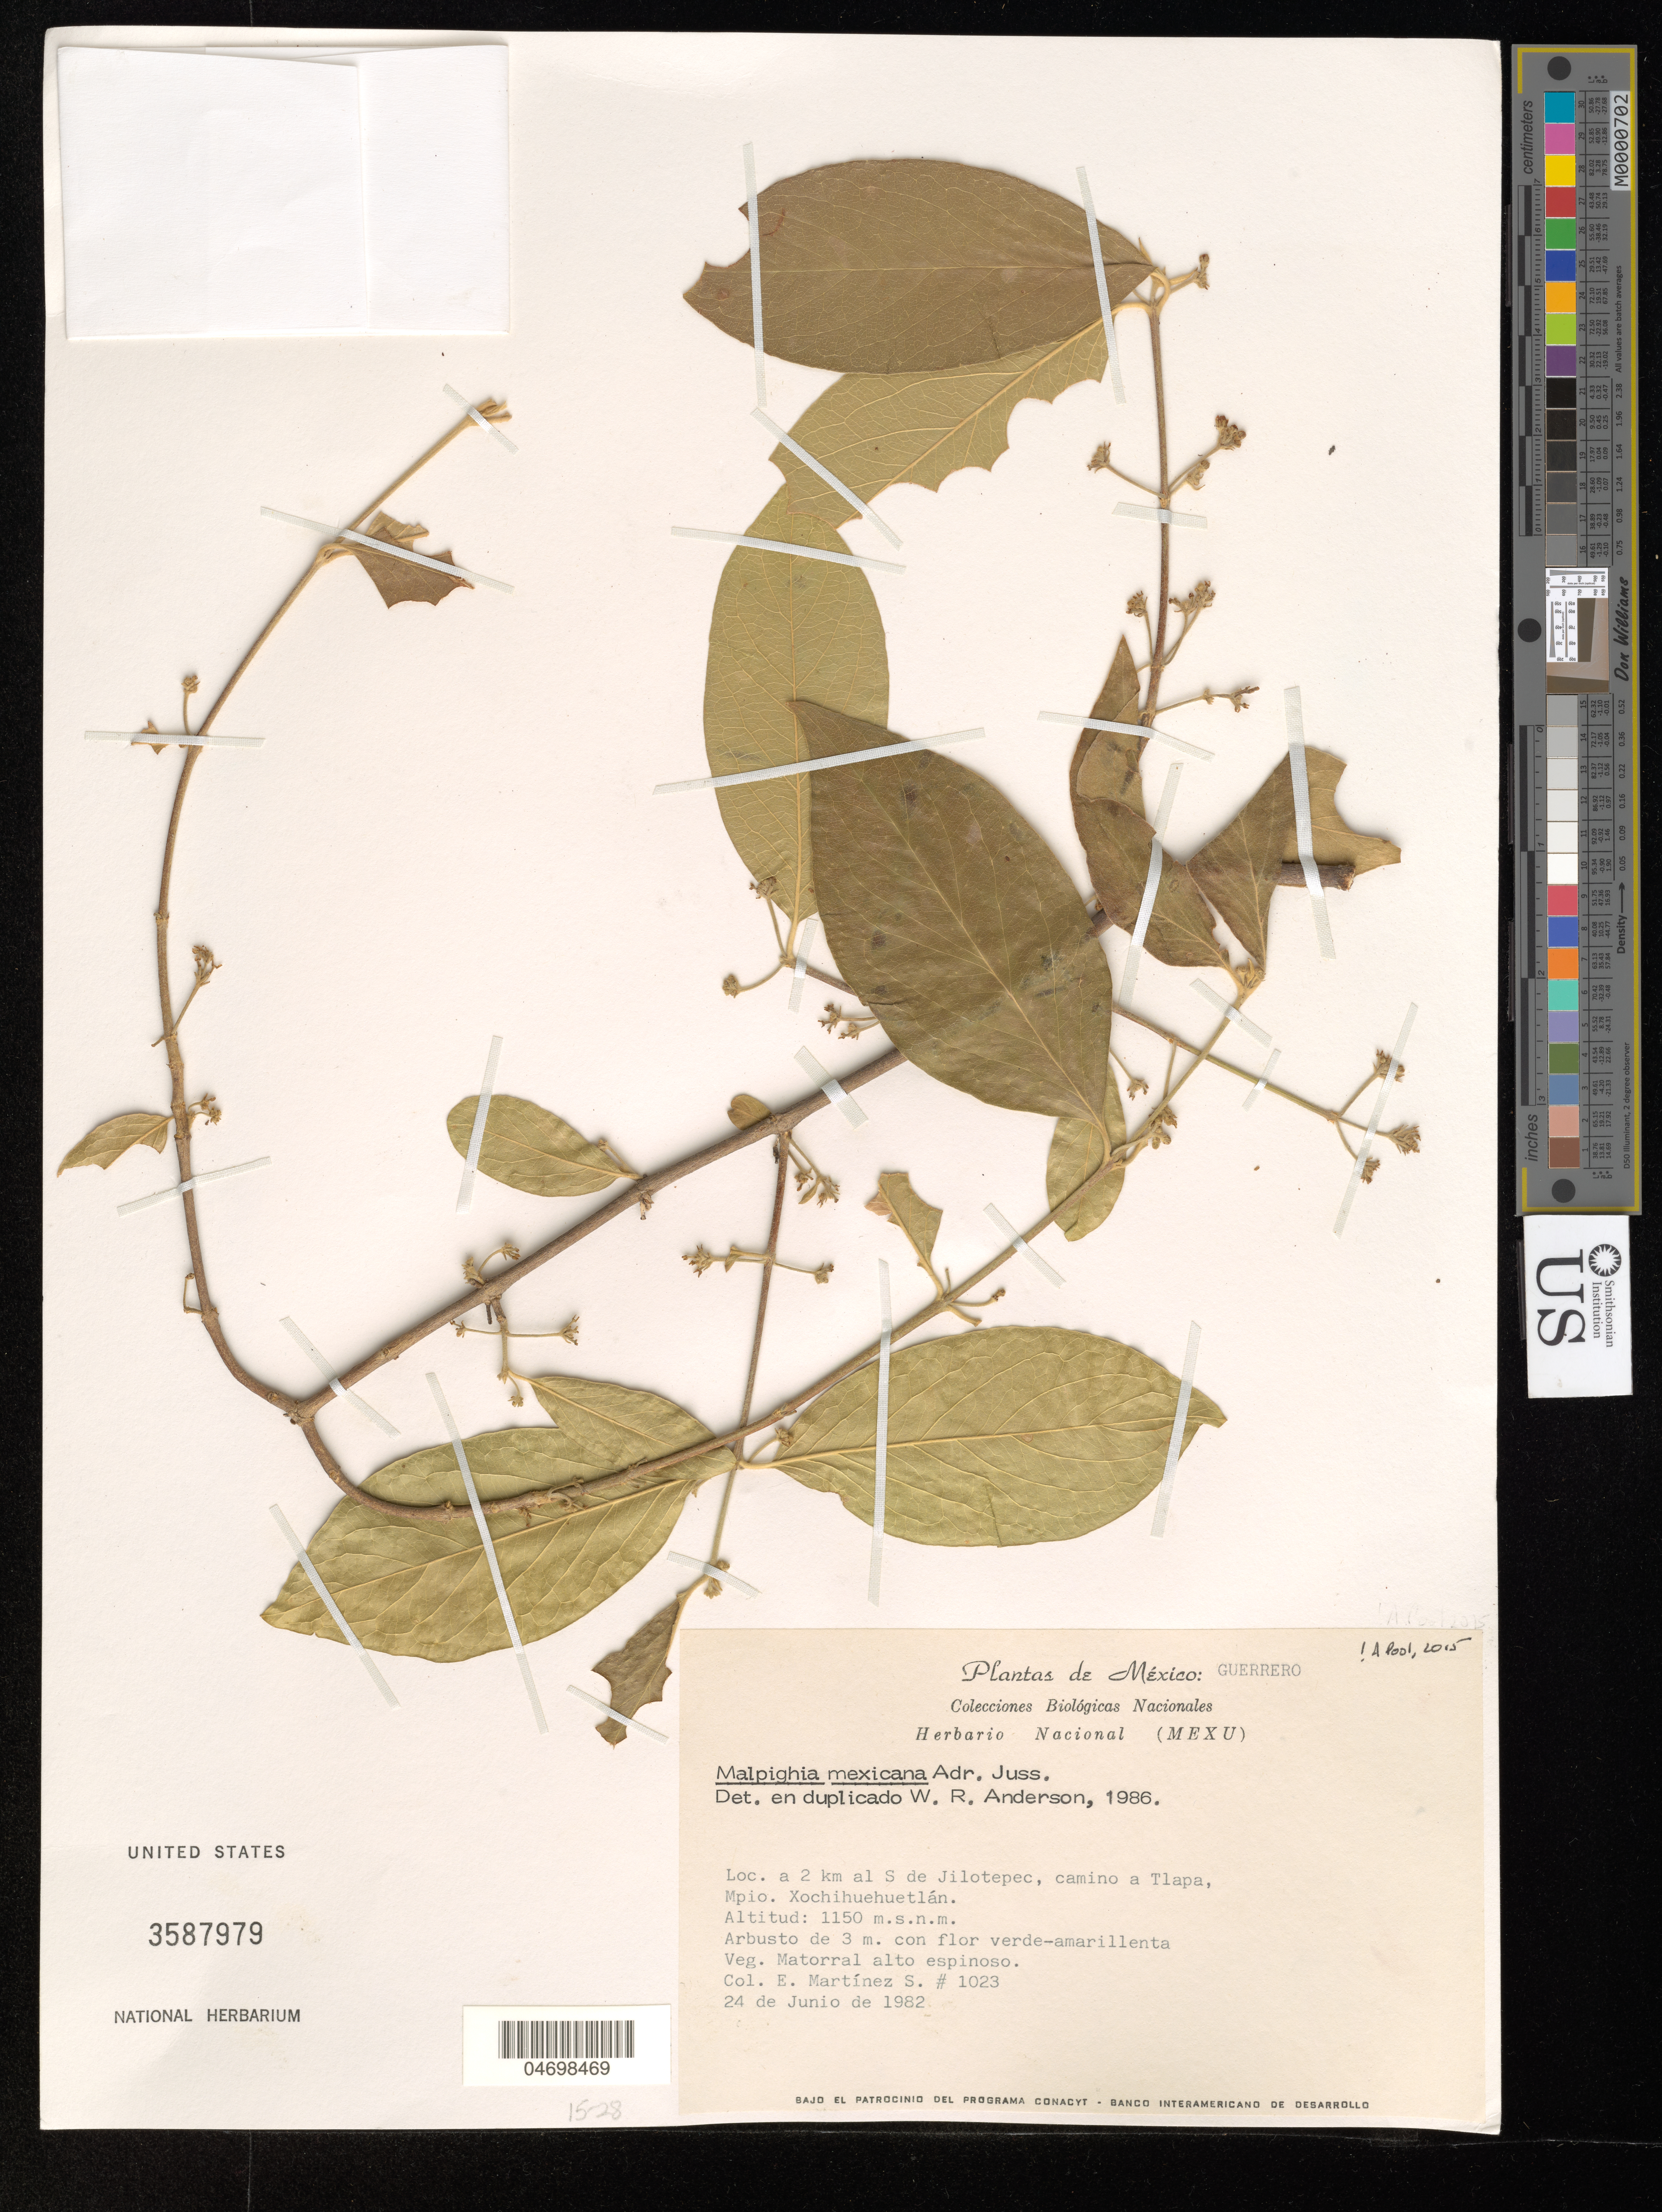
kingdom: Plantae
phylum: Tracheophyta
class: Magnoliopsida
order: Malpighiales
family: Malpighiaceae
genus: Malpighia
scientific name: Malpighia mexicana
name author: A. Juss.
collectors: E. M. Martínez S.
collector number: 1023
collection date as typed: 24 Jun 1982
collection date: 1982-06-24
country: Mexico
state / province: Guerrero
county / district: Xochihuehuetlán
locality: A 2 km. al S de Jilotepec, camino a Tlapa, Mpio. Xochihuehuetlán, Guerrero.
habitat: Veg. matorral alto espinoso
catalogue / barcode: US 3587979